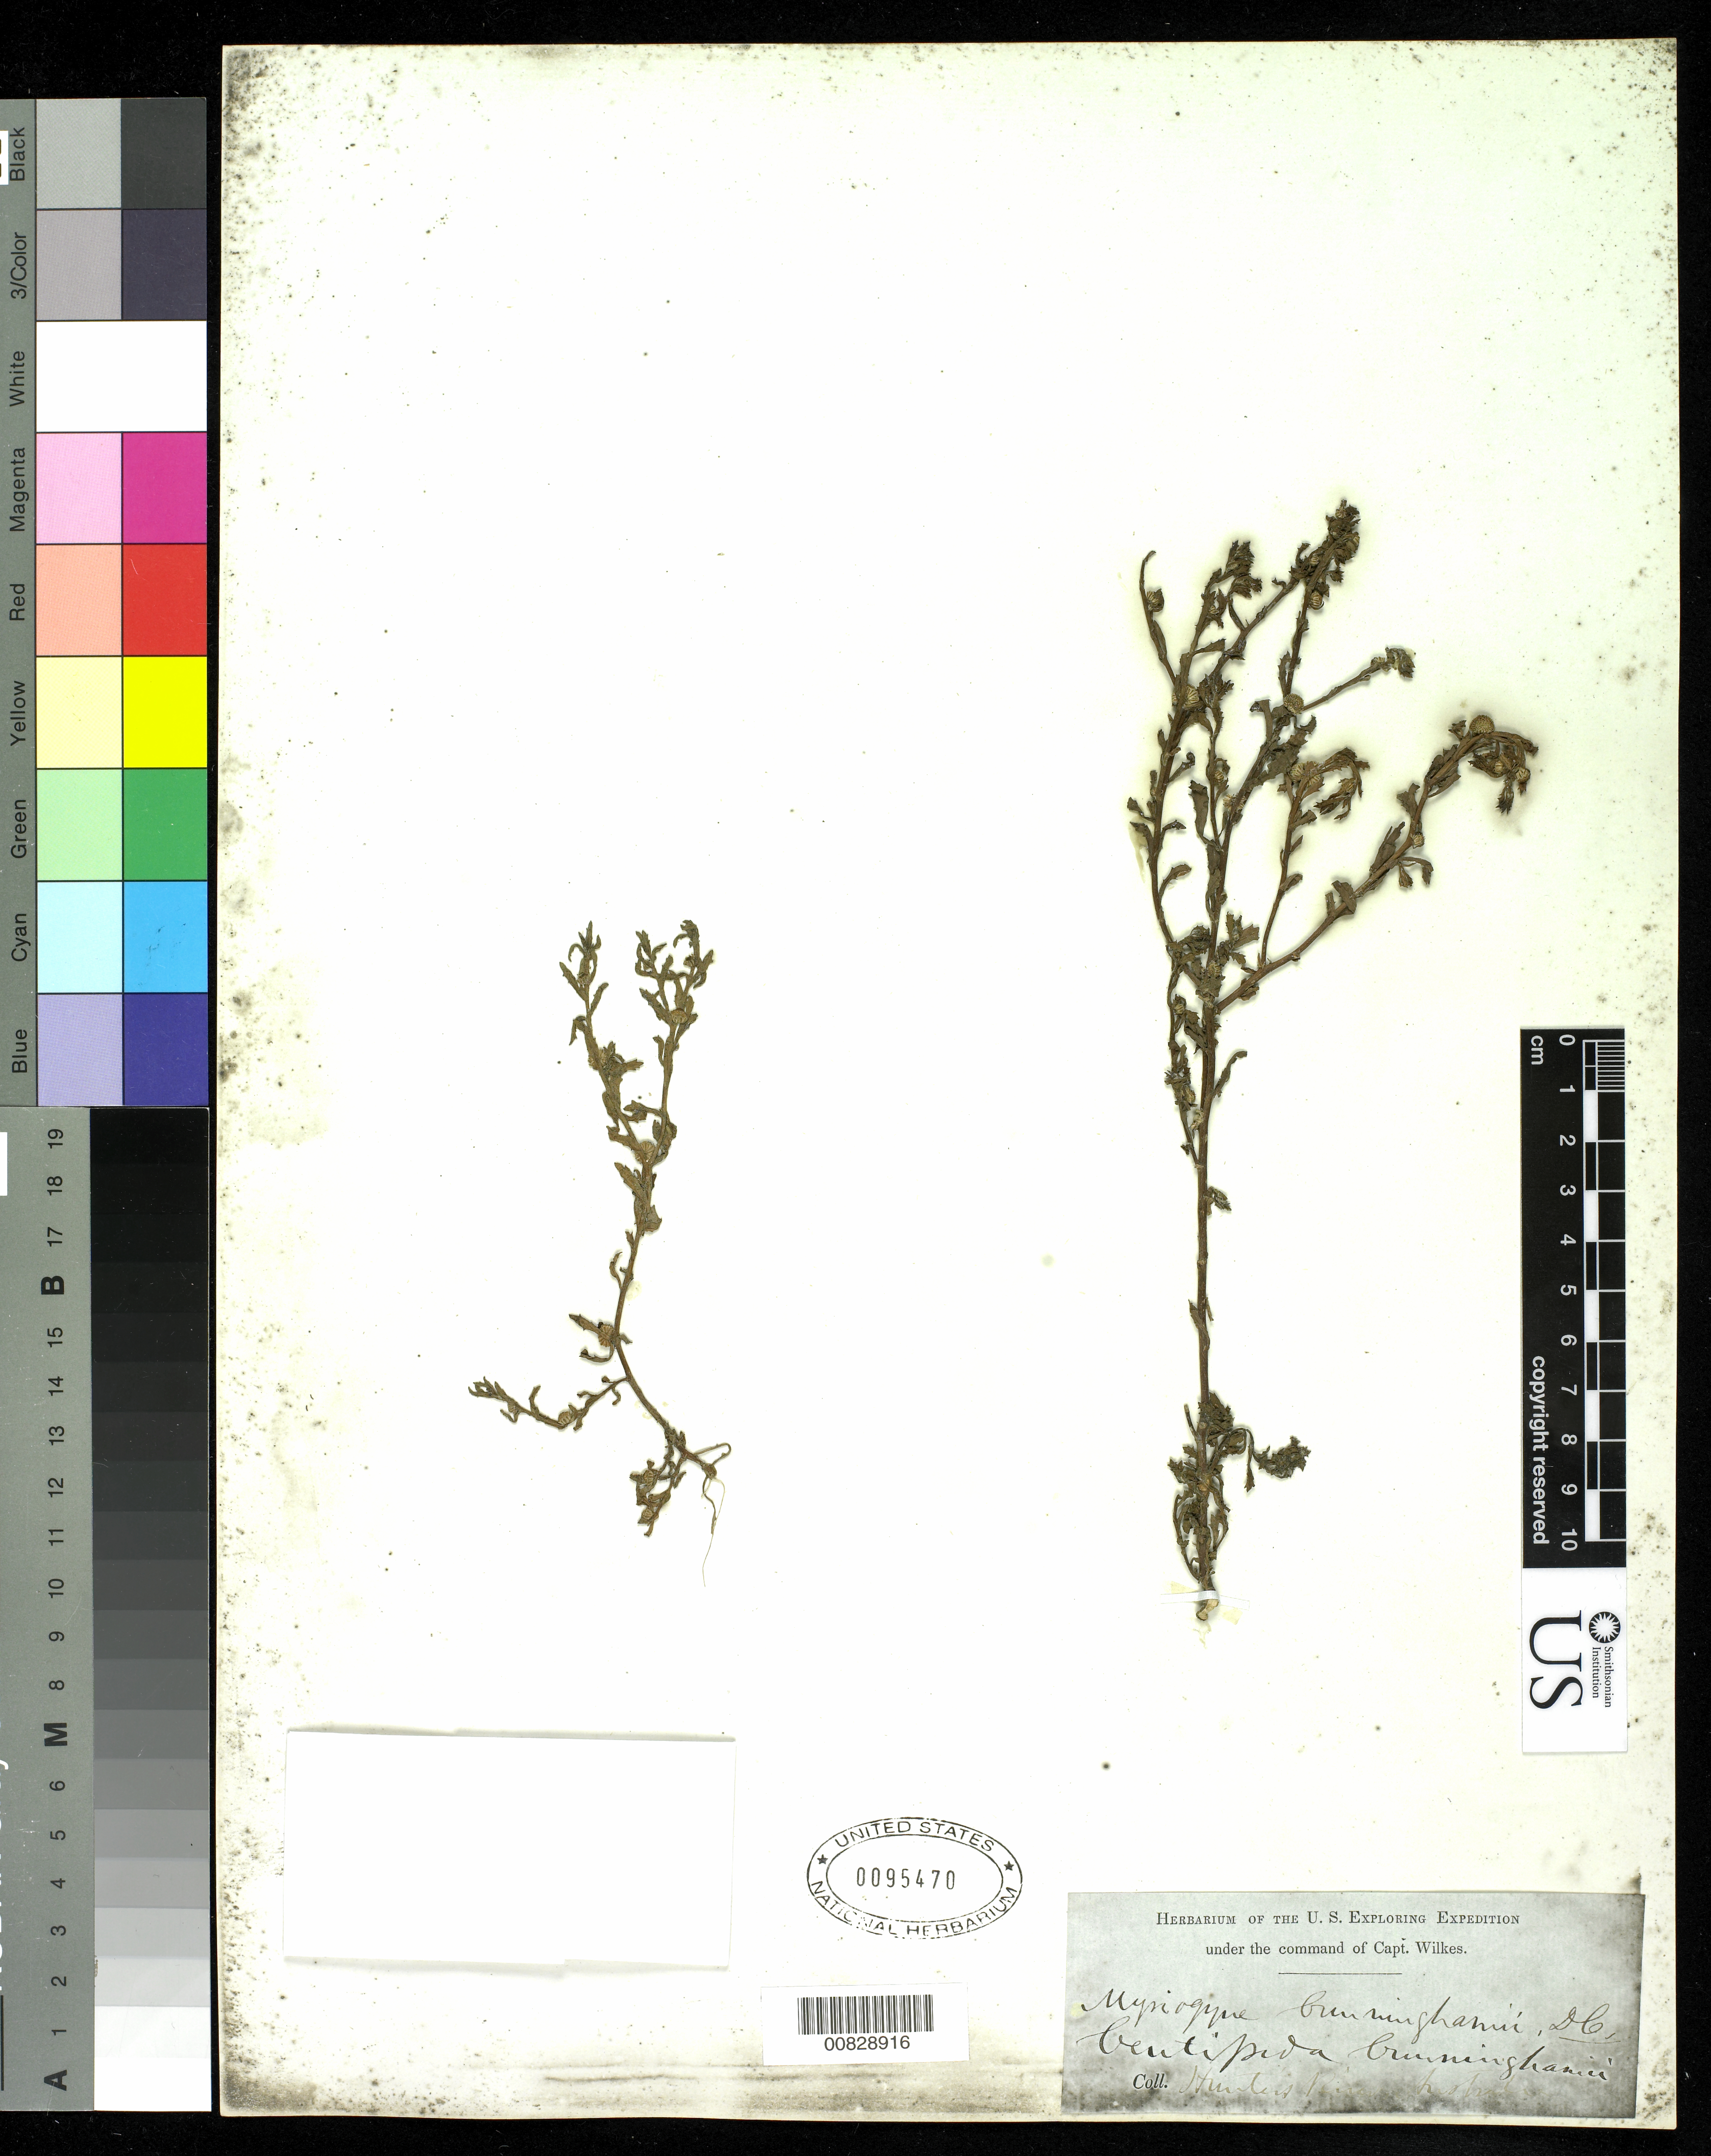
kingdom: Plantae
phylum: Tracheophyta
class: Magnoliopsida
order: Asterales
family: Asteraceae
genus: Centipeda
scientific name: Centipeda cunninghamii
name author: A. Braun & Asch.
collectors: Wilkes Explor. Exped.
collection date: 1838/1842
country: Australia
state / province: New South Wales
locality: Hunter's River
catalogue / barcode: US 95470